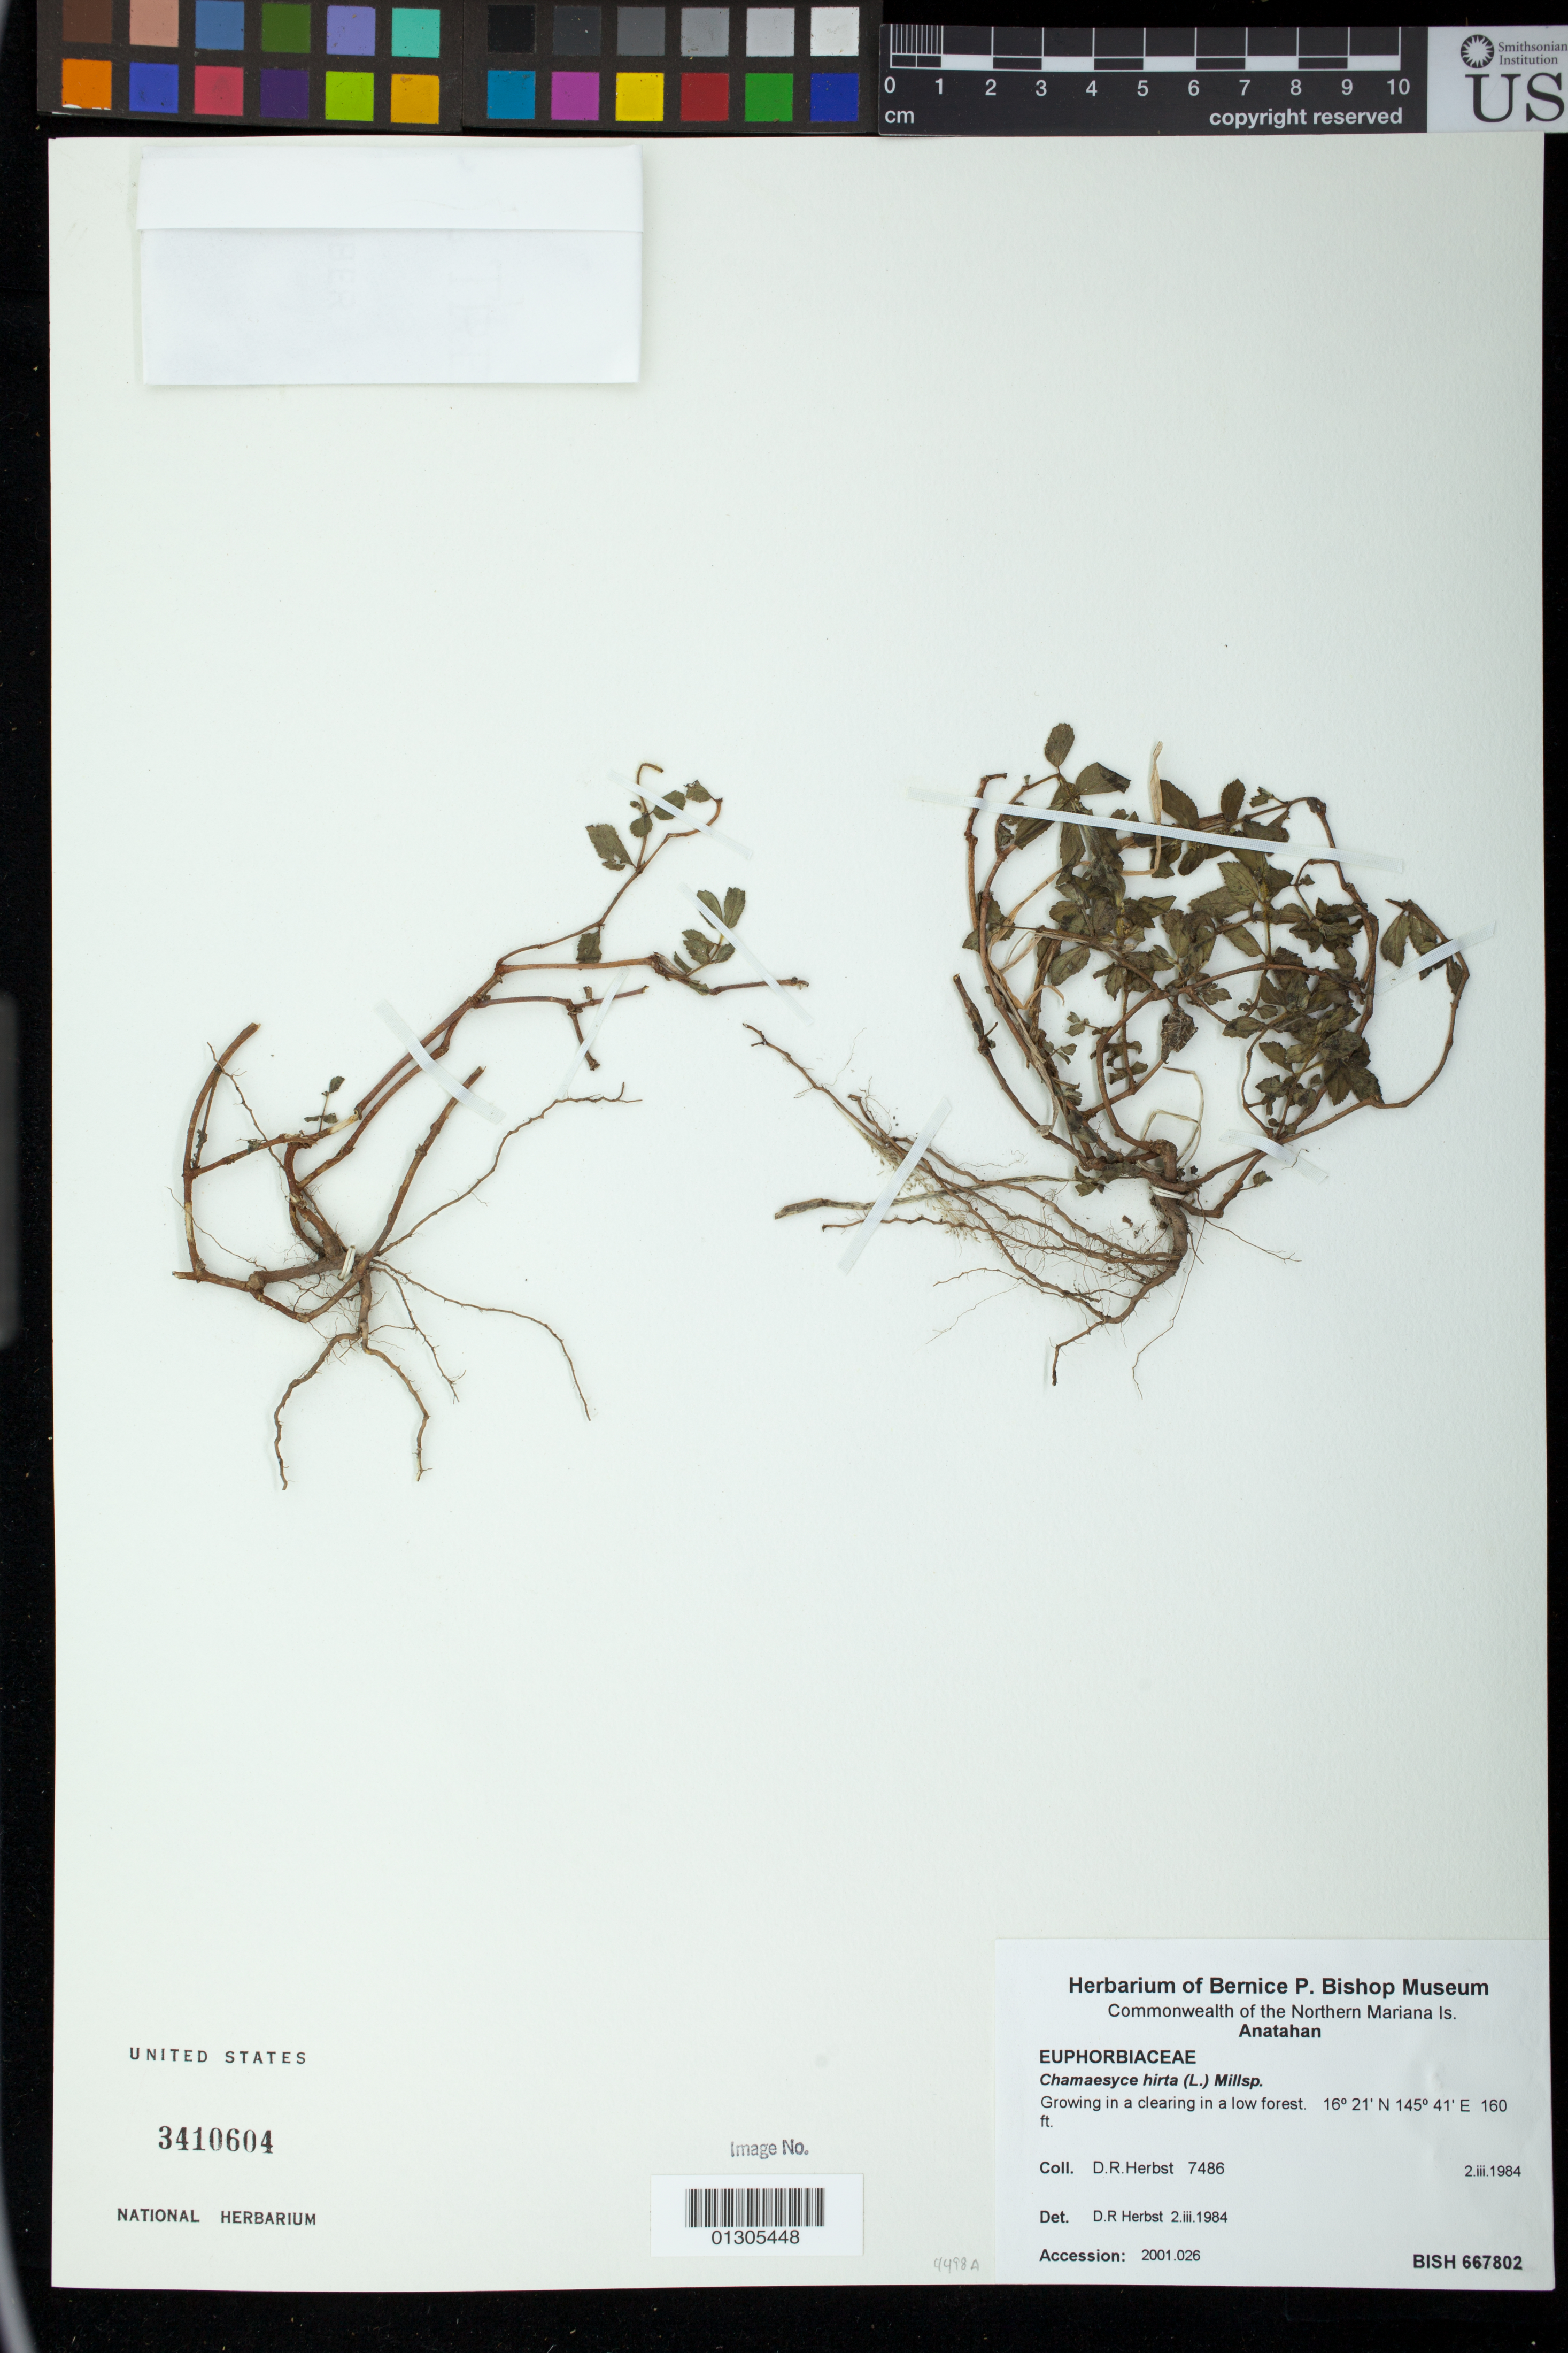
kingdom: Plantae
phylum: Tracheophyta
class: Magnoliopsida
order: Malpighiales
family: Euphorbiaceae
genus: Euphorbia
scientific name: Euphorbia hirta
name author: L.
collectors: D. R. Herbst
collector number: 7486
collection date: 1984-03-02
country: Northern Mariana Islands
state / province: Northern Islands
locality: Anatahan [Island]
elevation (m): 49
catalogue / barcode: US 3410604